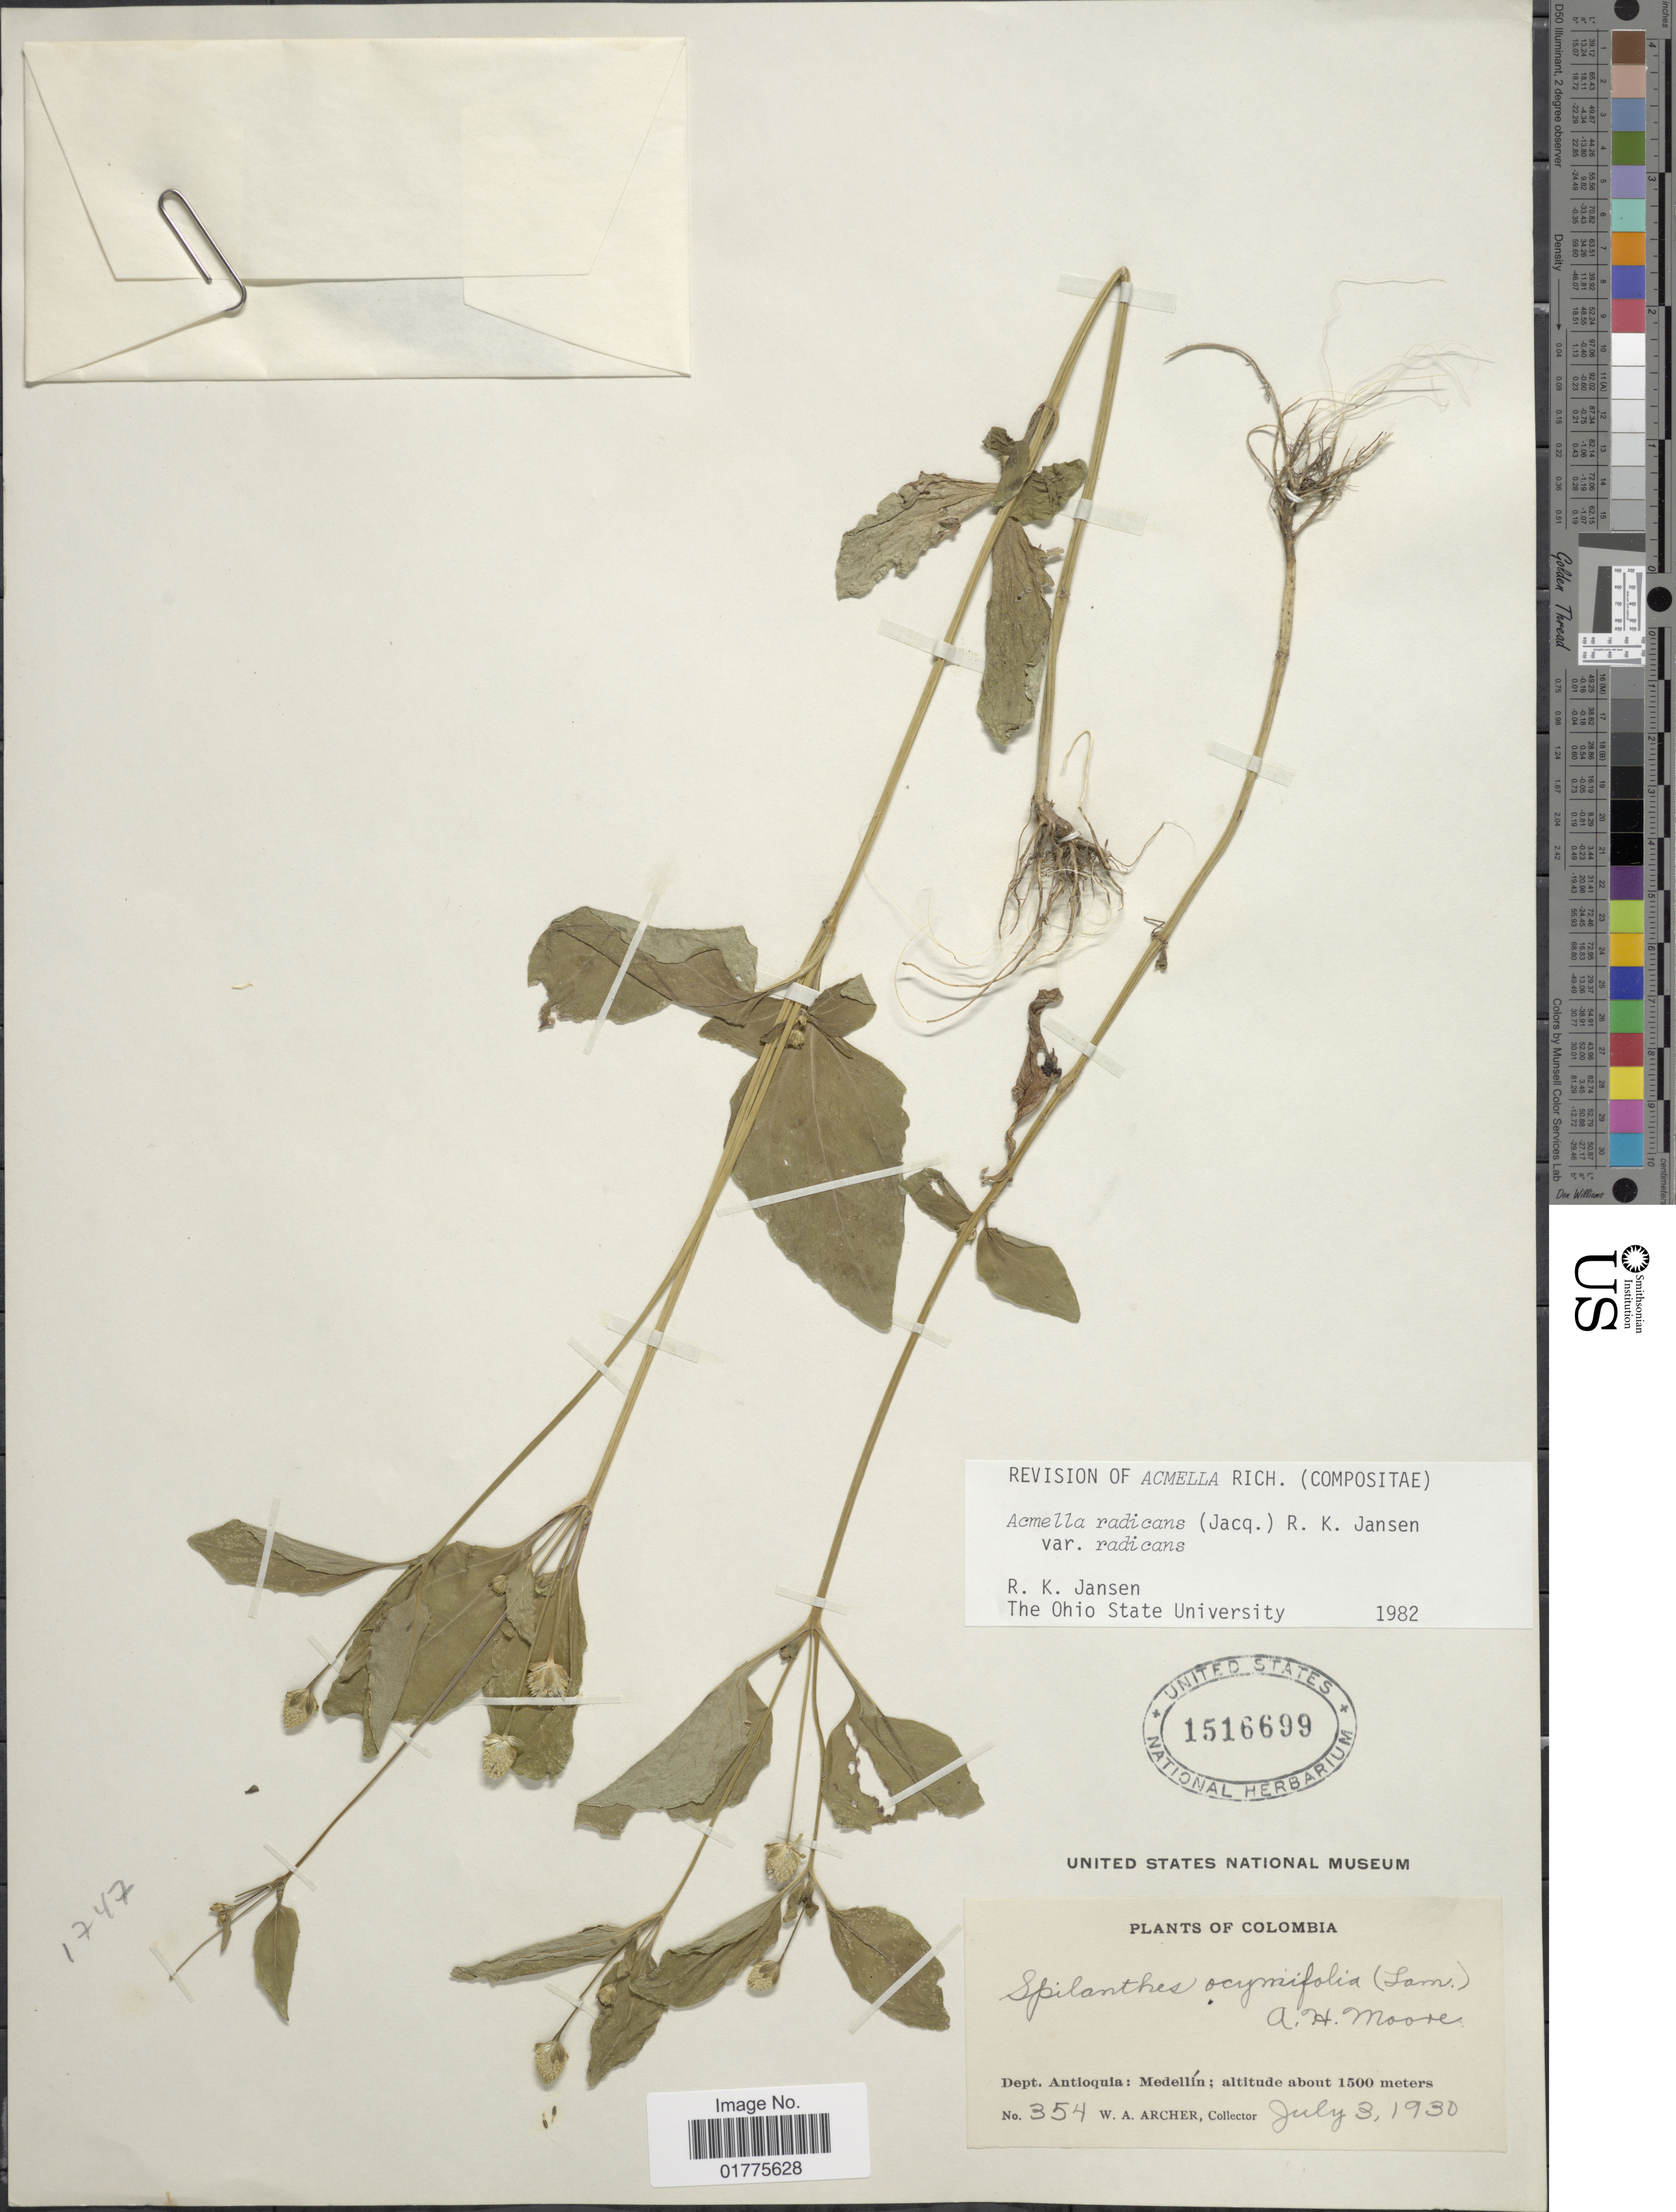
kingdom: Plantae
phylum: Tracheophyta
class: Magnoliopsida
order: Asterales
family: Asteraceae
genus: Acmella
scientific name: Acmella radicans var. radicans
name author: (Jacq.) R.K. Jansen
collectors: W. A. Archer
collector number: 354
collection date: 1930-07-03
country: Colombia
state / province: Antioquia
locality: Medellin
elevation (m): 1500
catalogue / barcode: US 1516699